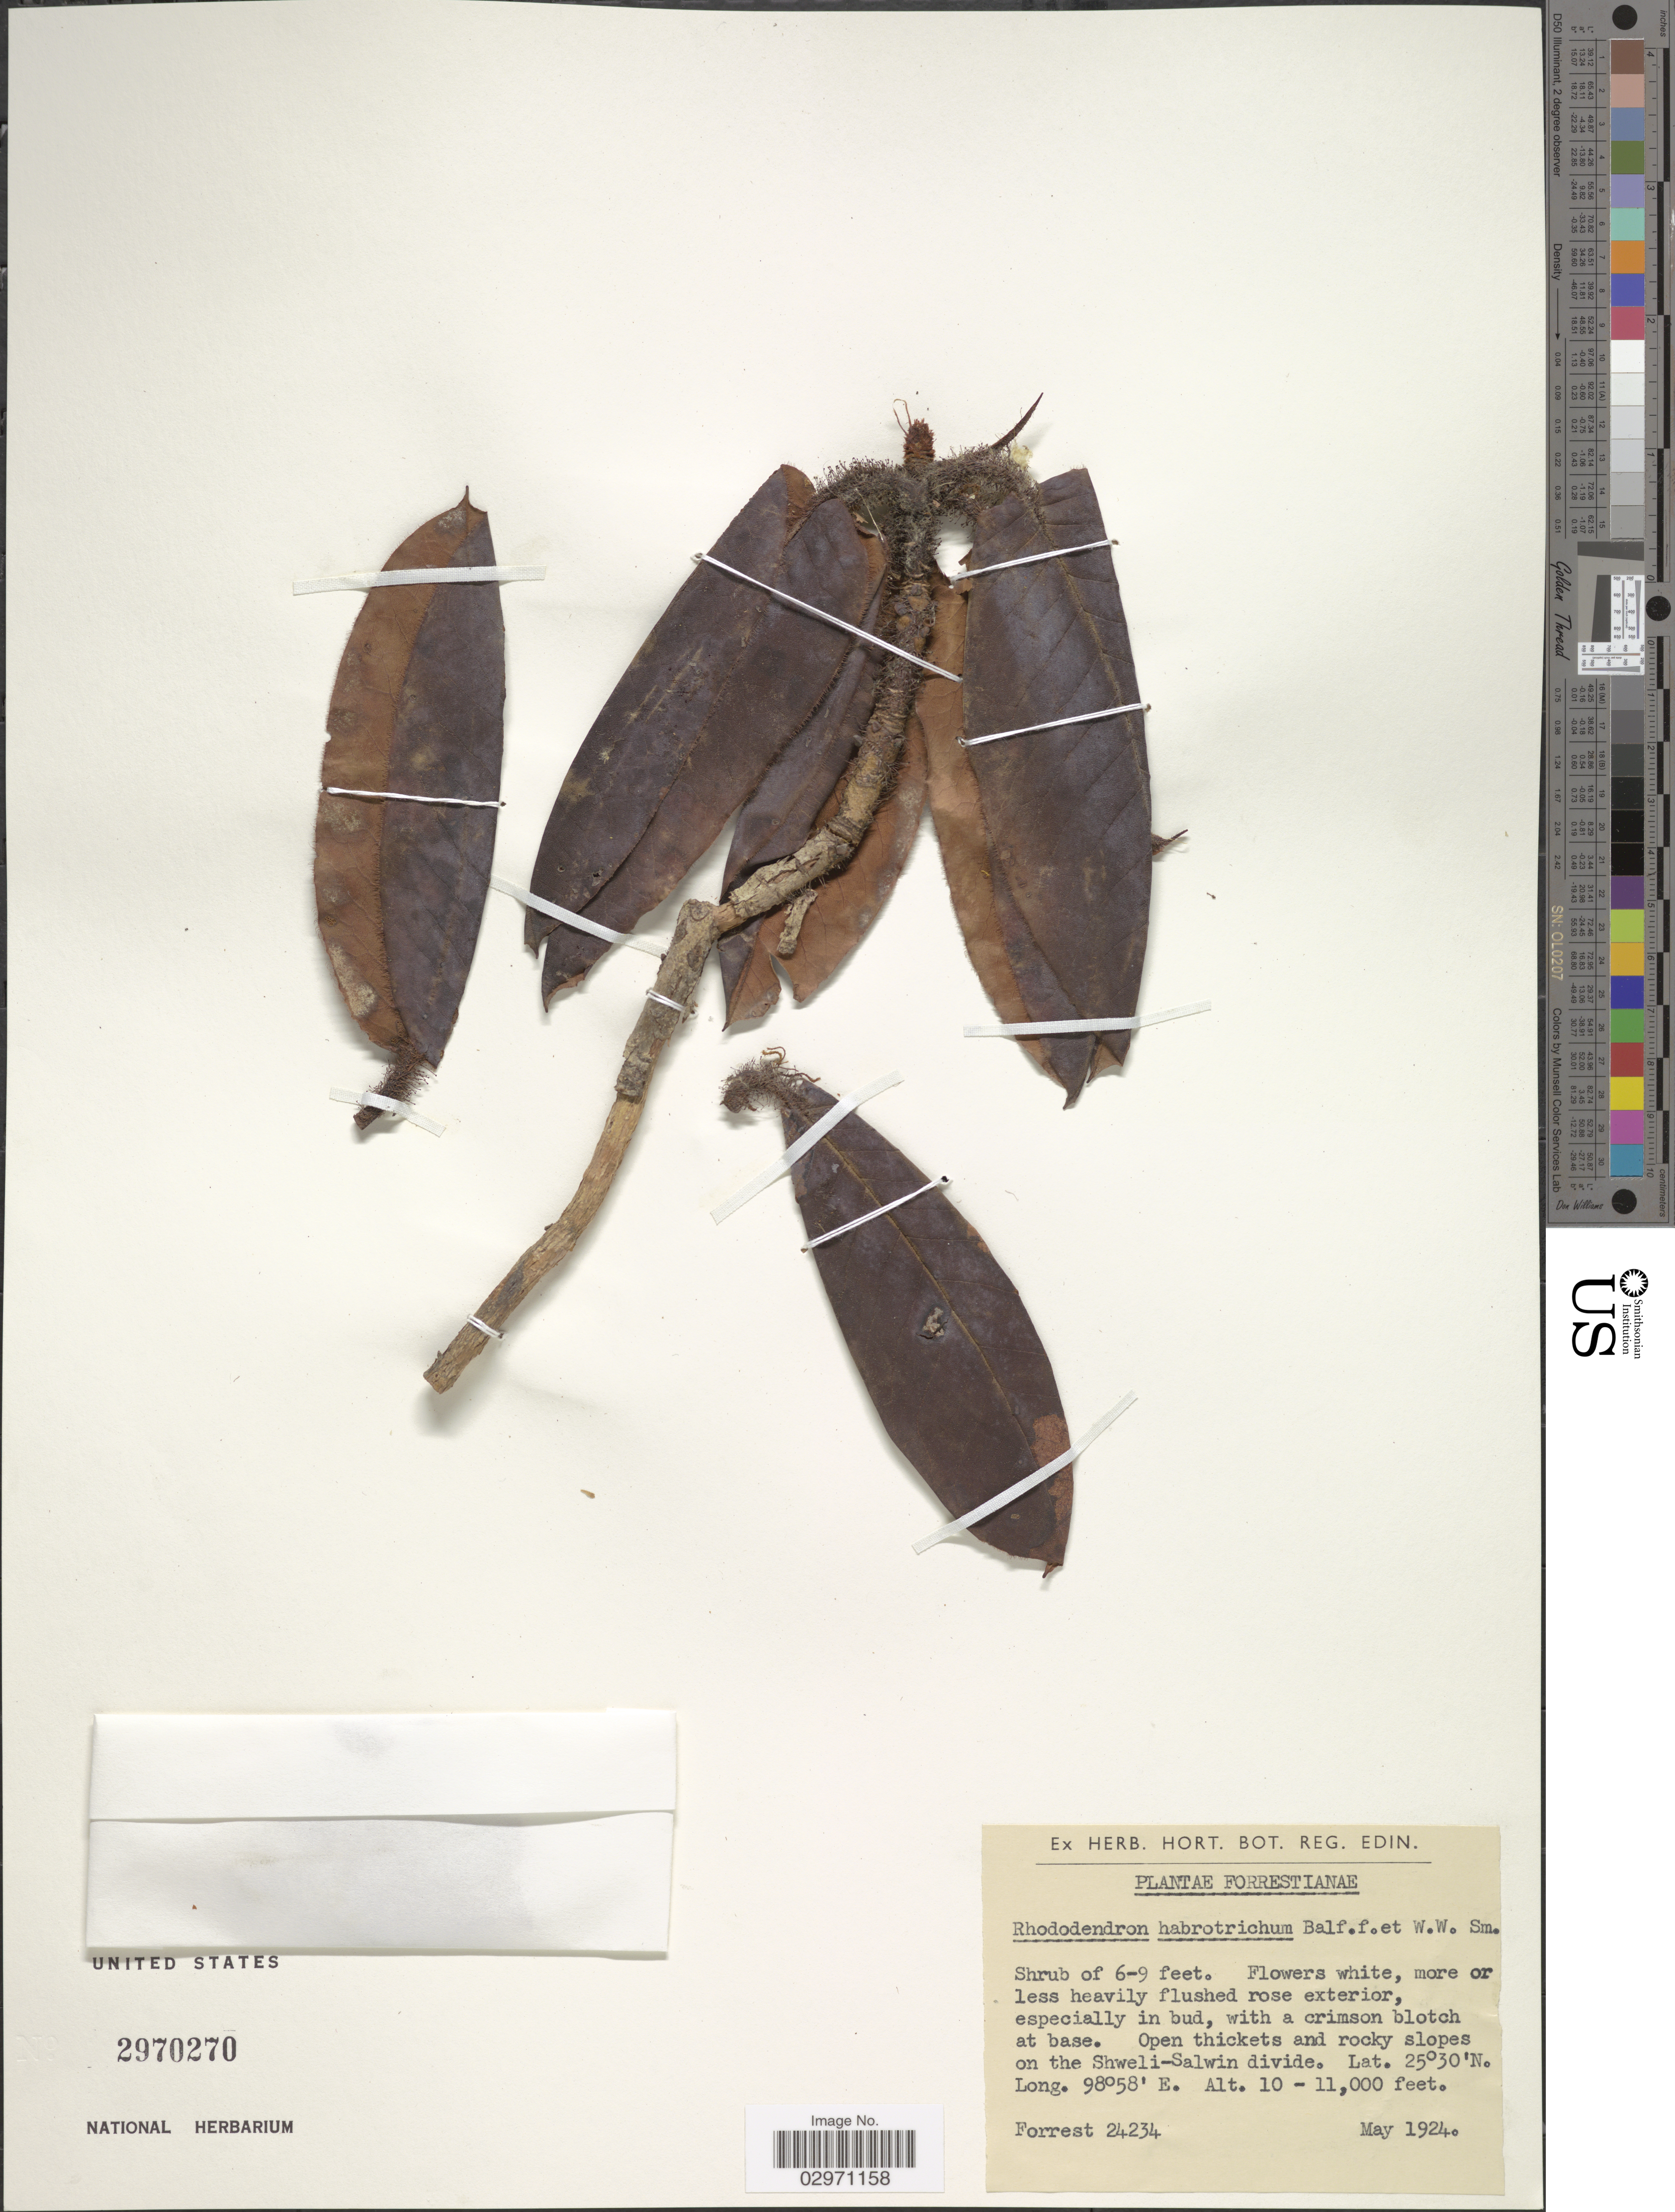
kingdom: Plantae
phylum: Tracheophyta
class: Magnoliopsida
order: Ericales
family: Ericaceae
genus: Rhododendron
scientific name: Rhododendron habrotrichum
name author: Balf. f. & W.W. Sm.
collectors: -. Forrest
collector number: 24234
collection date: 1924-05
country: China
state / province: Yunnan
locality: On the Shweli-Salwin divide.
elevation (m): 3048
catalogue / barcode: US 2970270